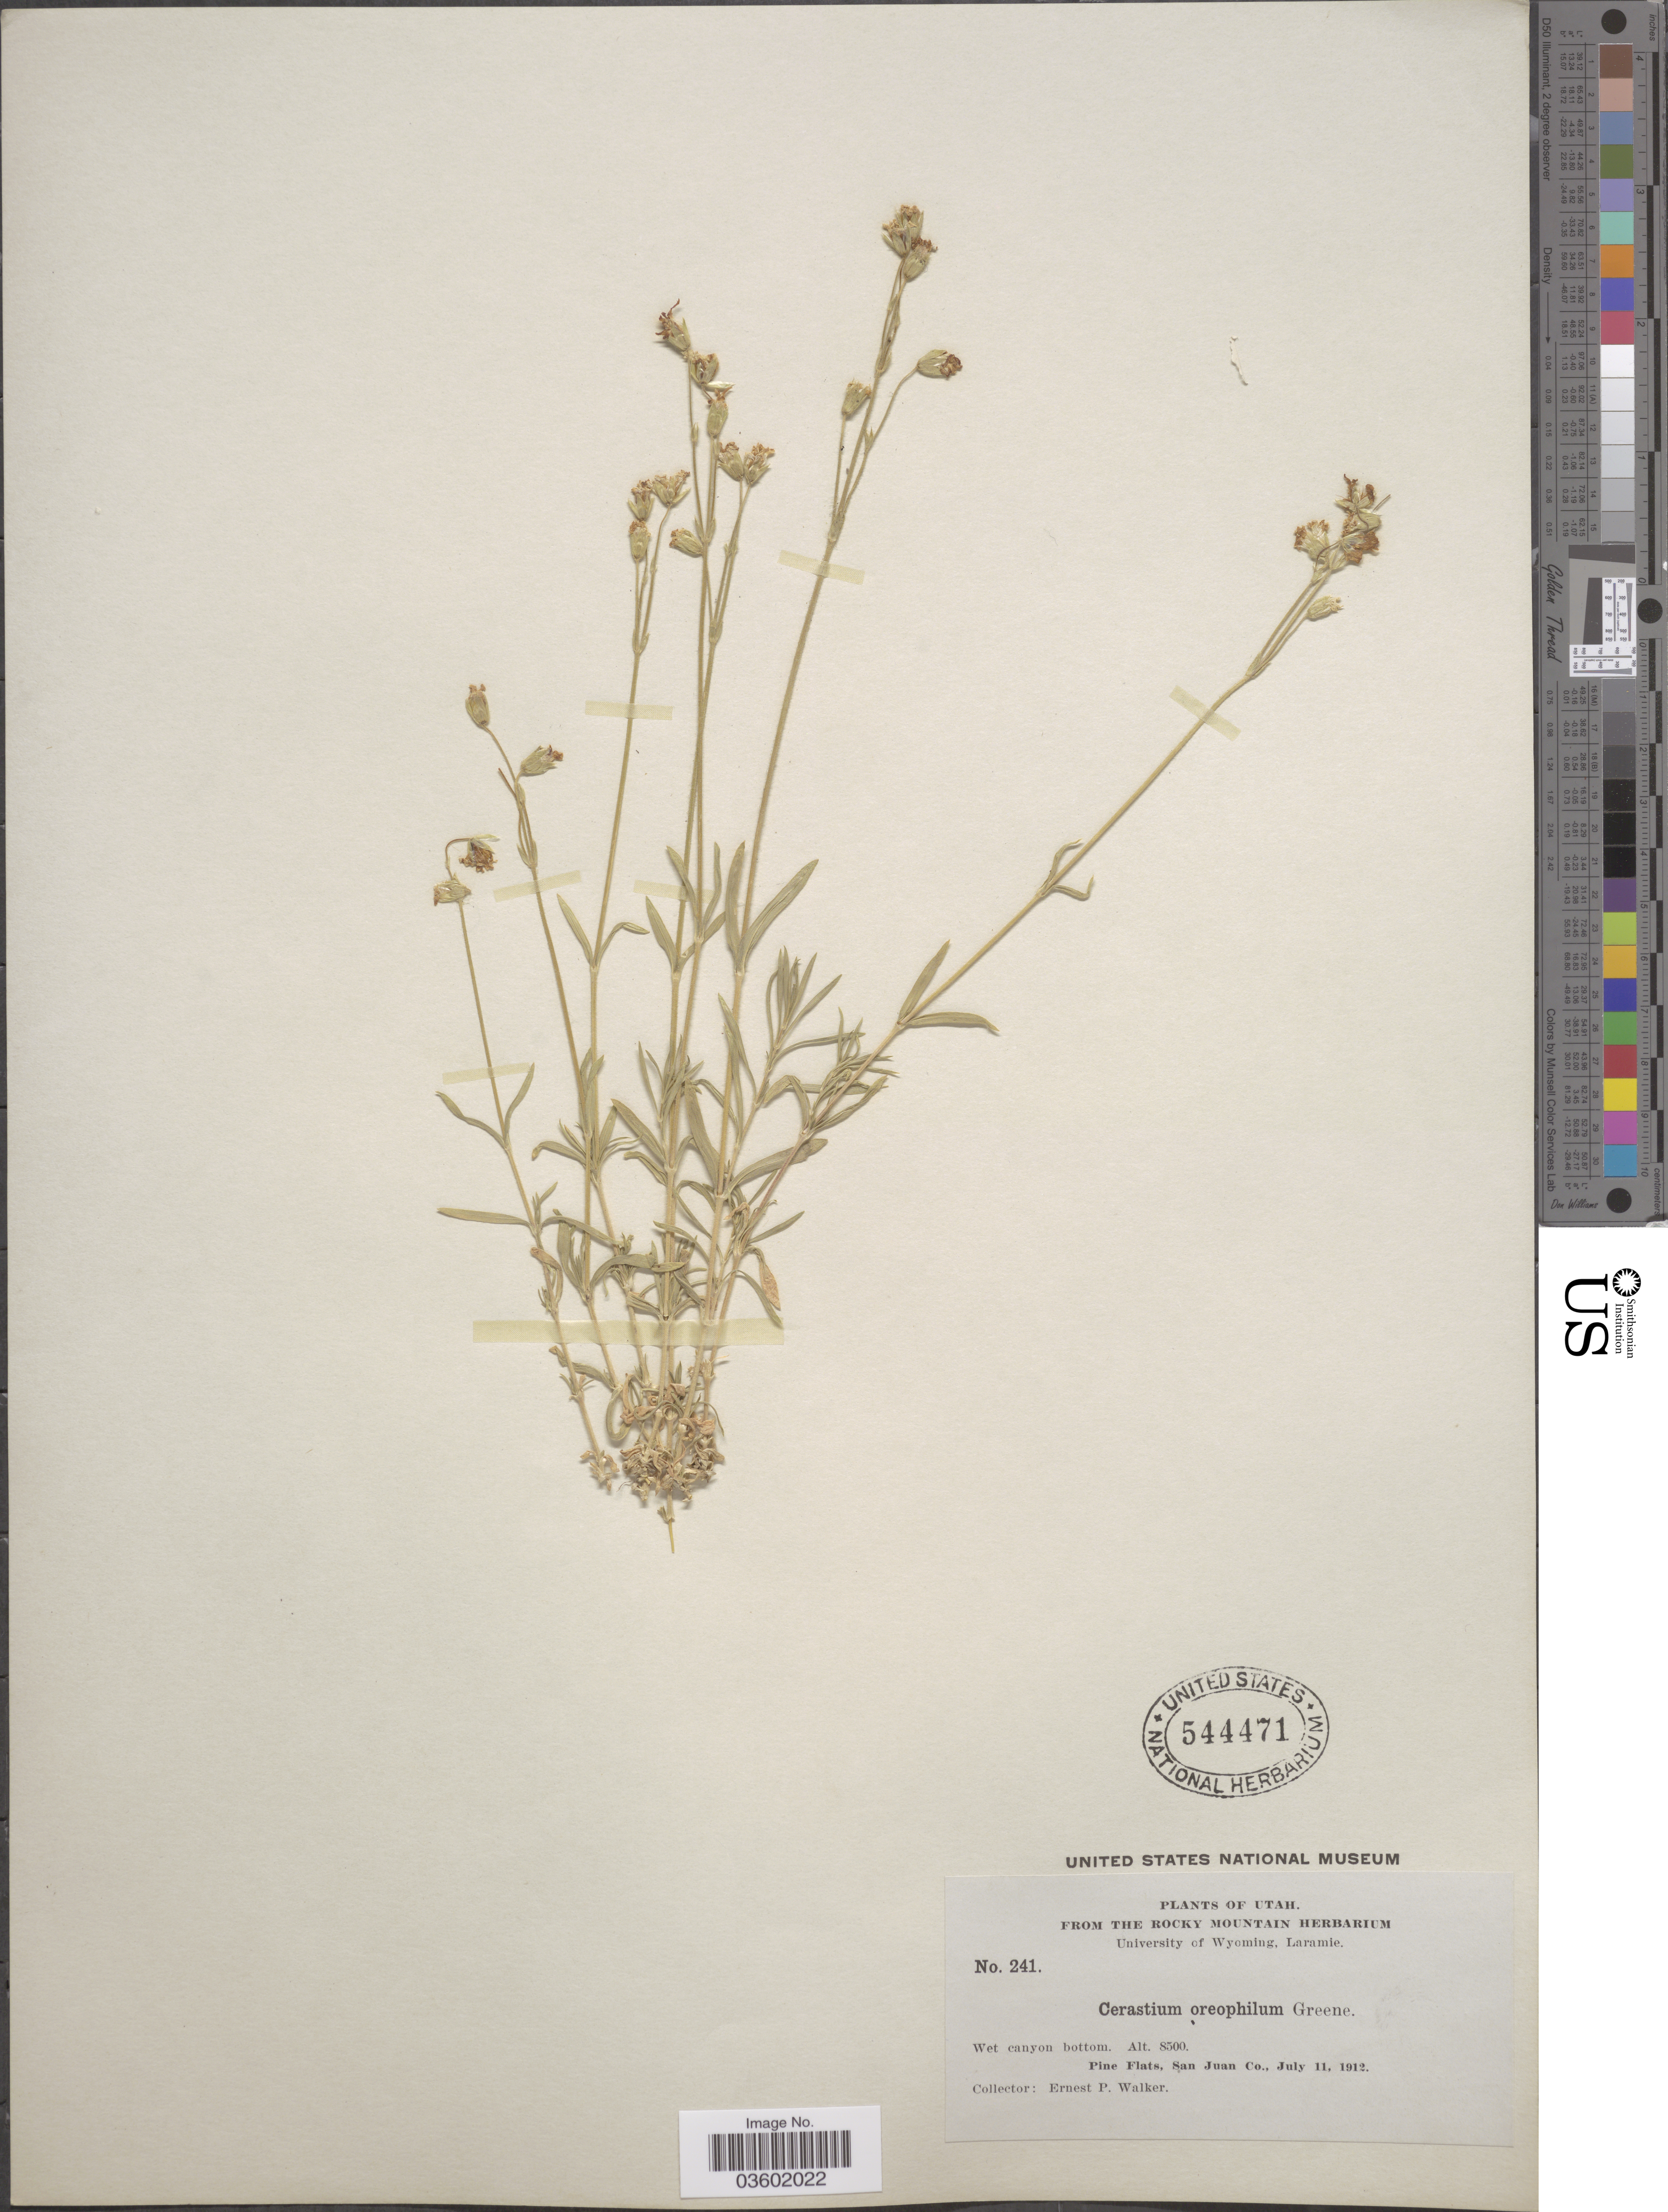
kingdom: Plantae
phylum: Tracheophyta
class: Magnoliopsida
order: Caryophyllales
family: Caryophyllaceae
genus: Cerastium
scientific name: Cerastium oreophilum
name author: Greene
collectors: E. P. Walker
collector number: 241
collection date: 1912-07-11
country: United States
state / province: Utah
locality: Pine Flats, San Juan Co.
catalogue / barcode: US 544471